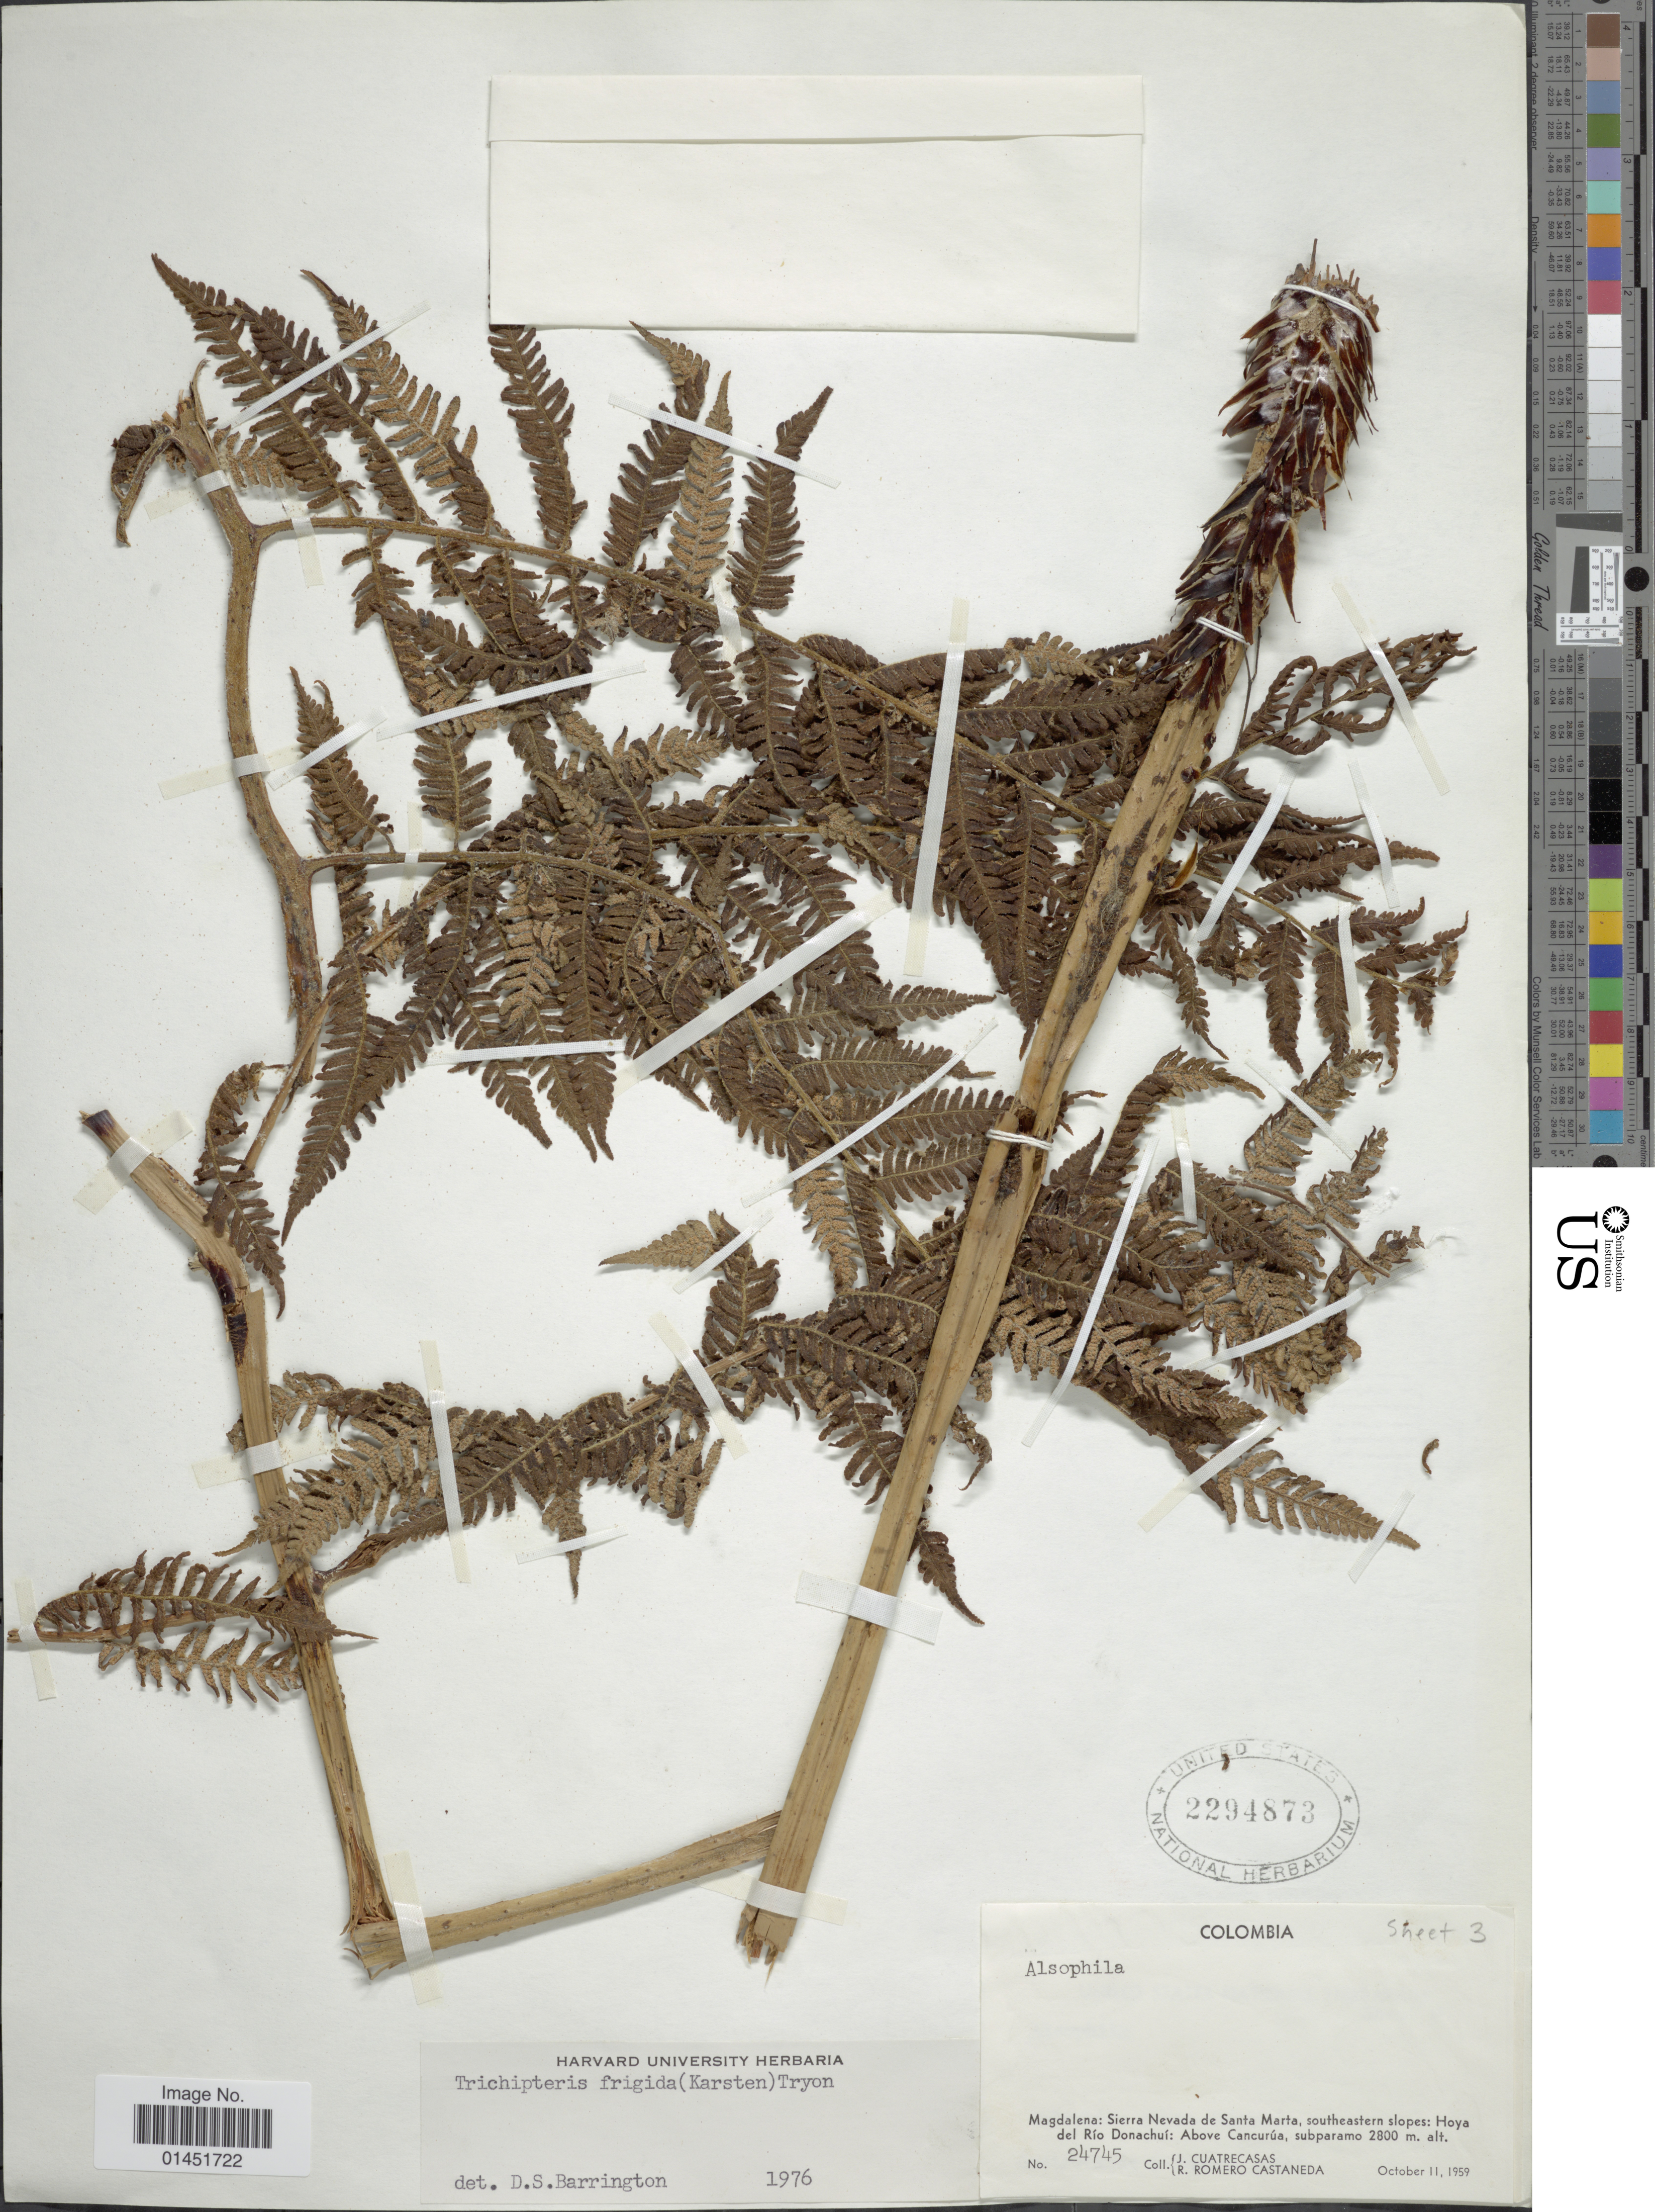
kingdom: Plantae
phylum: Tracheophyta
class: Polypodiopsida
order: Cyatheales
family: Cyatheaceae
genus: Cyathea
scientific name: Cyathea frigida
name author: (H. Karst.) Domin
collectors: J. Cuatrecasas & R. Romero Castañeda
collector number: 24745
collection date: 1959-10-11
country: Colombia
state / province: Magdalena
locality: Sierra Nevada de Santa Marta, southeastern slopes: Hoya del Rio Donachui: Above Cancurua.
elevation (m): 2800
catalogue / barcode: US 2294873